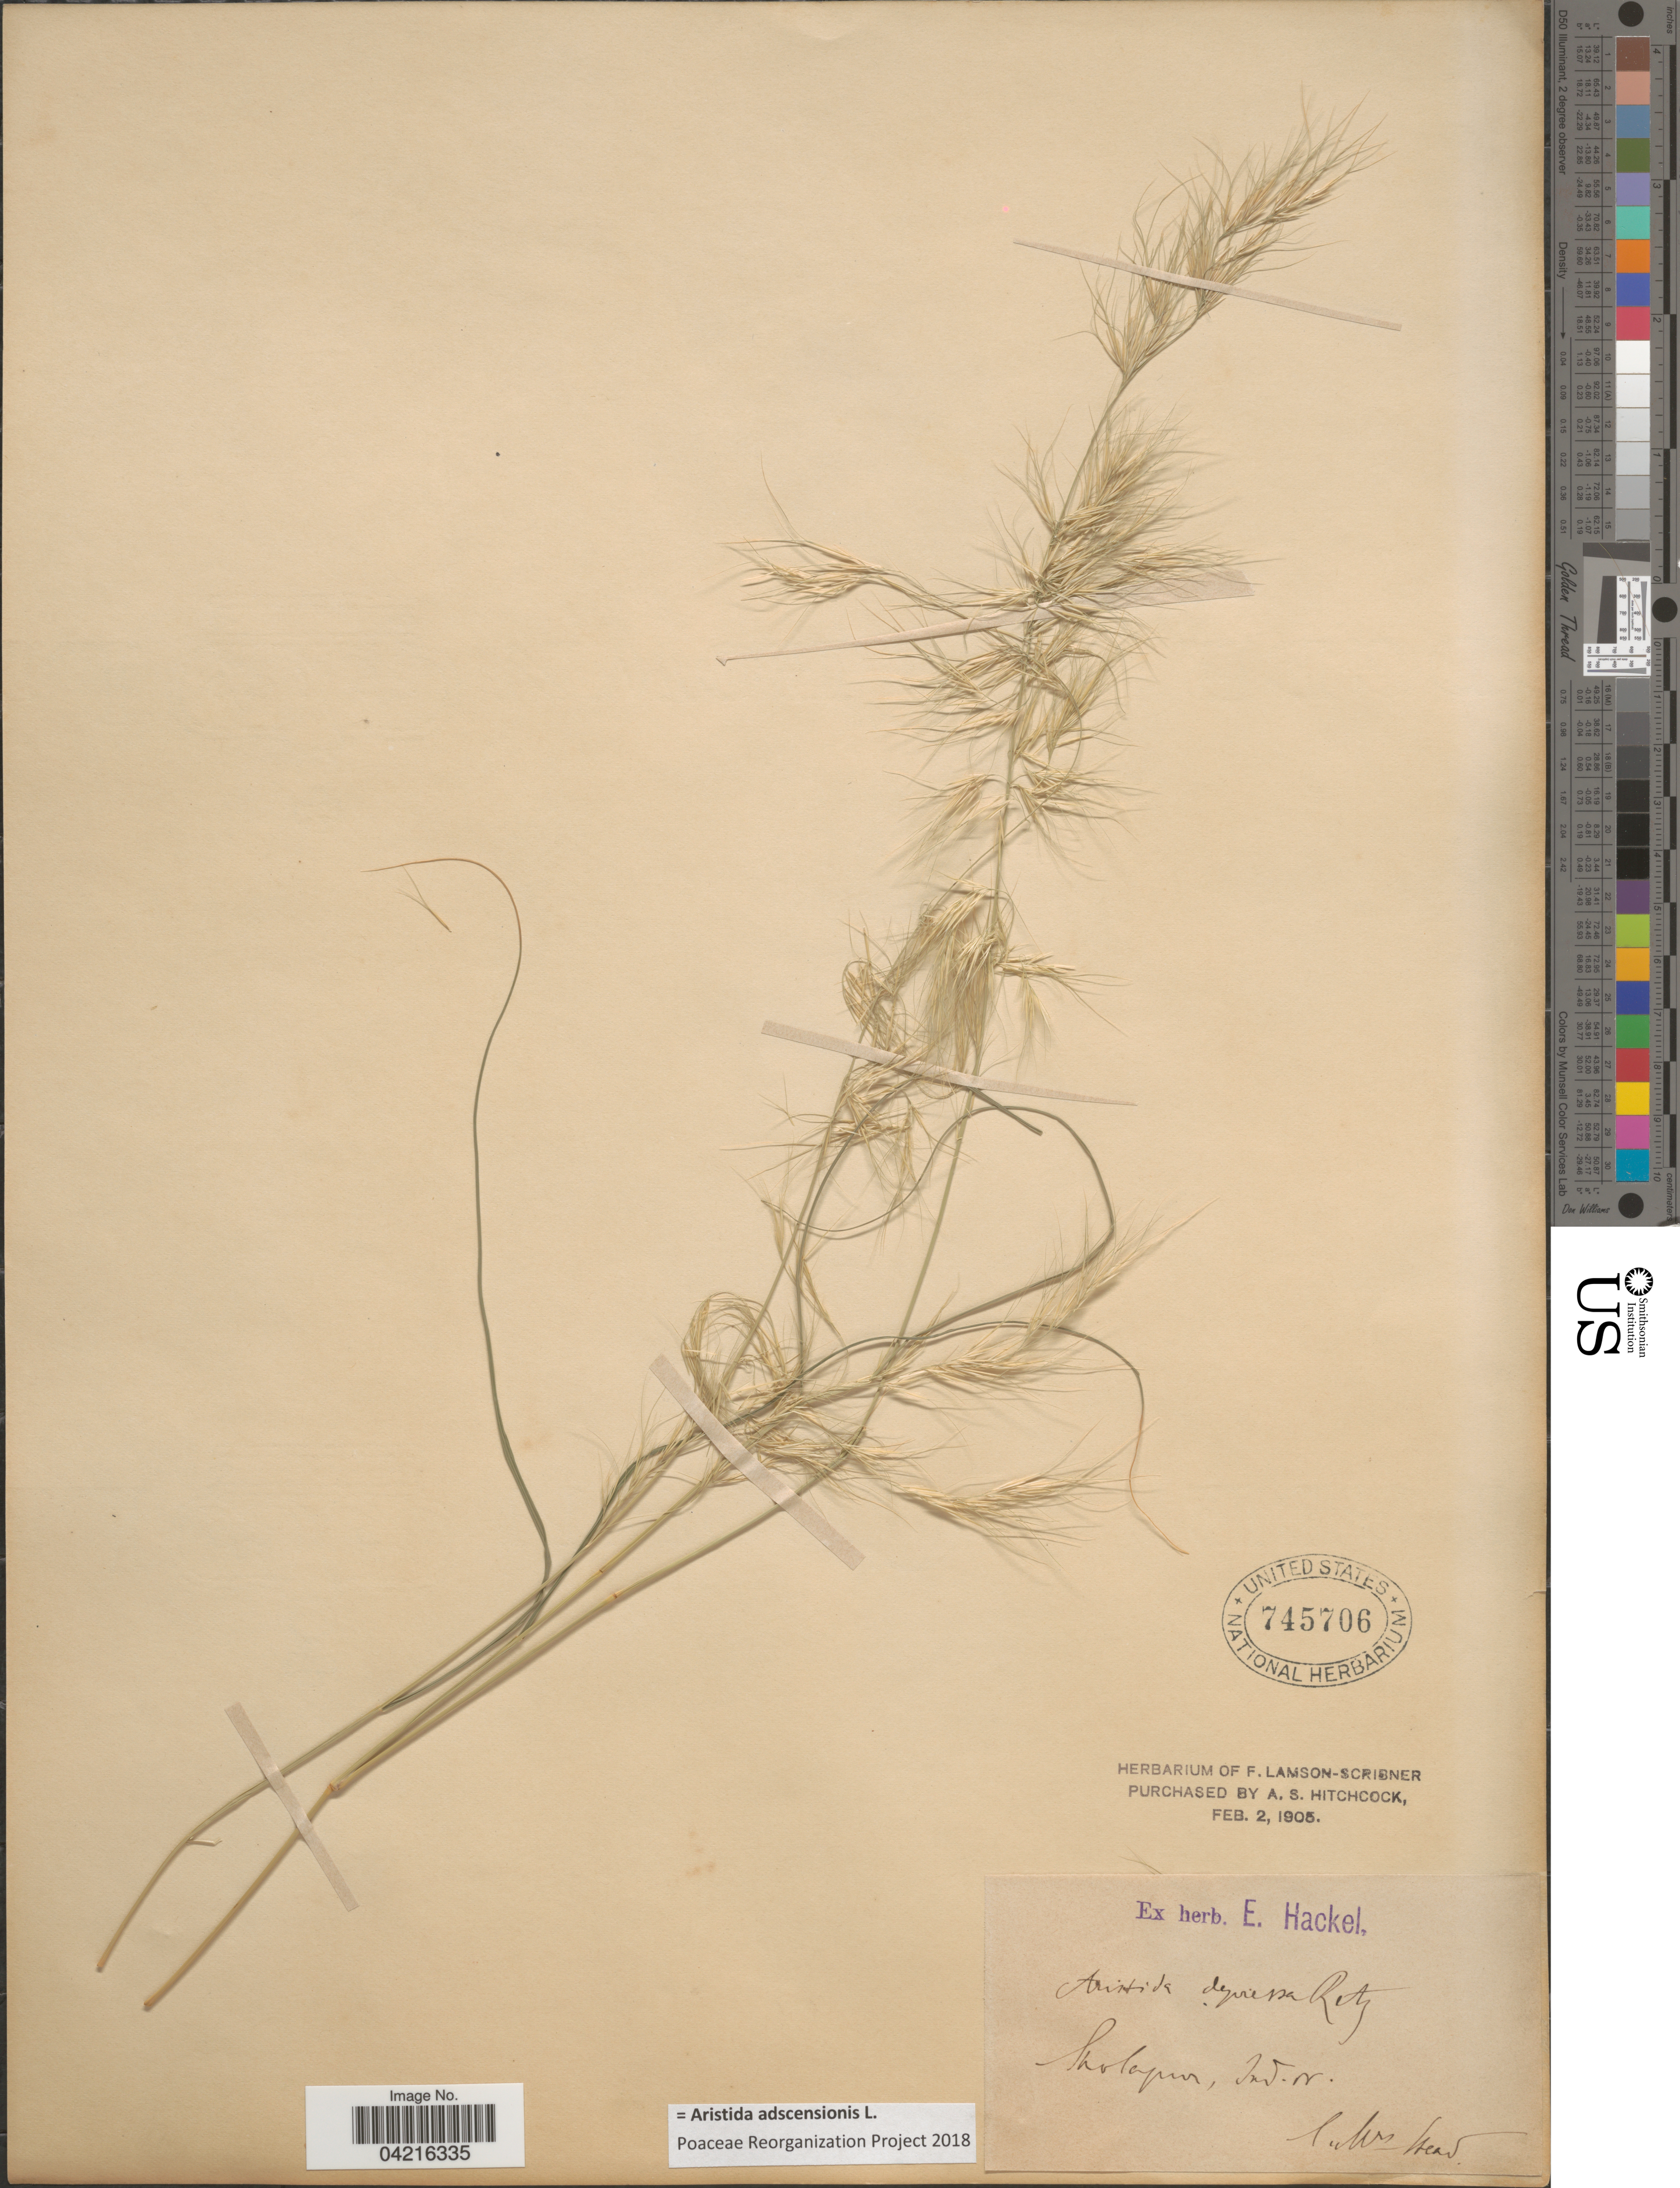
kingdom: Plantae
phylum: Tracheophyta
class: Liliopsida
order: Poales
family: Poaceae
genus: Aristida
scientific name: Aristida adscensionis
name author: L.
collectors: W. Mead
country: India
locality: Sholapur, Ind. or.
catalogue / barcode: US 745706